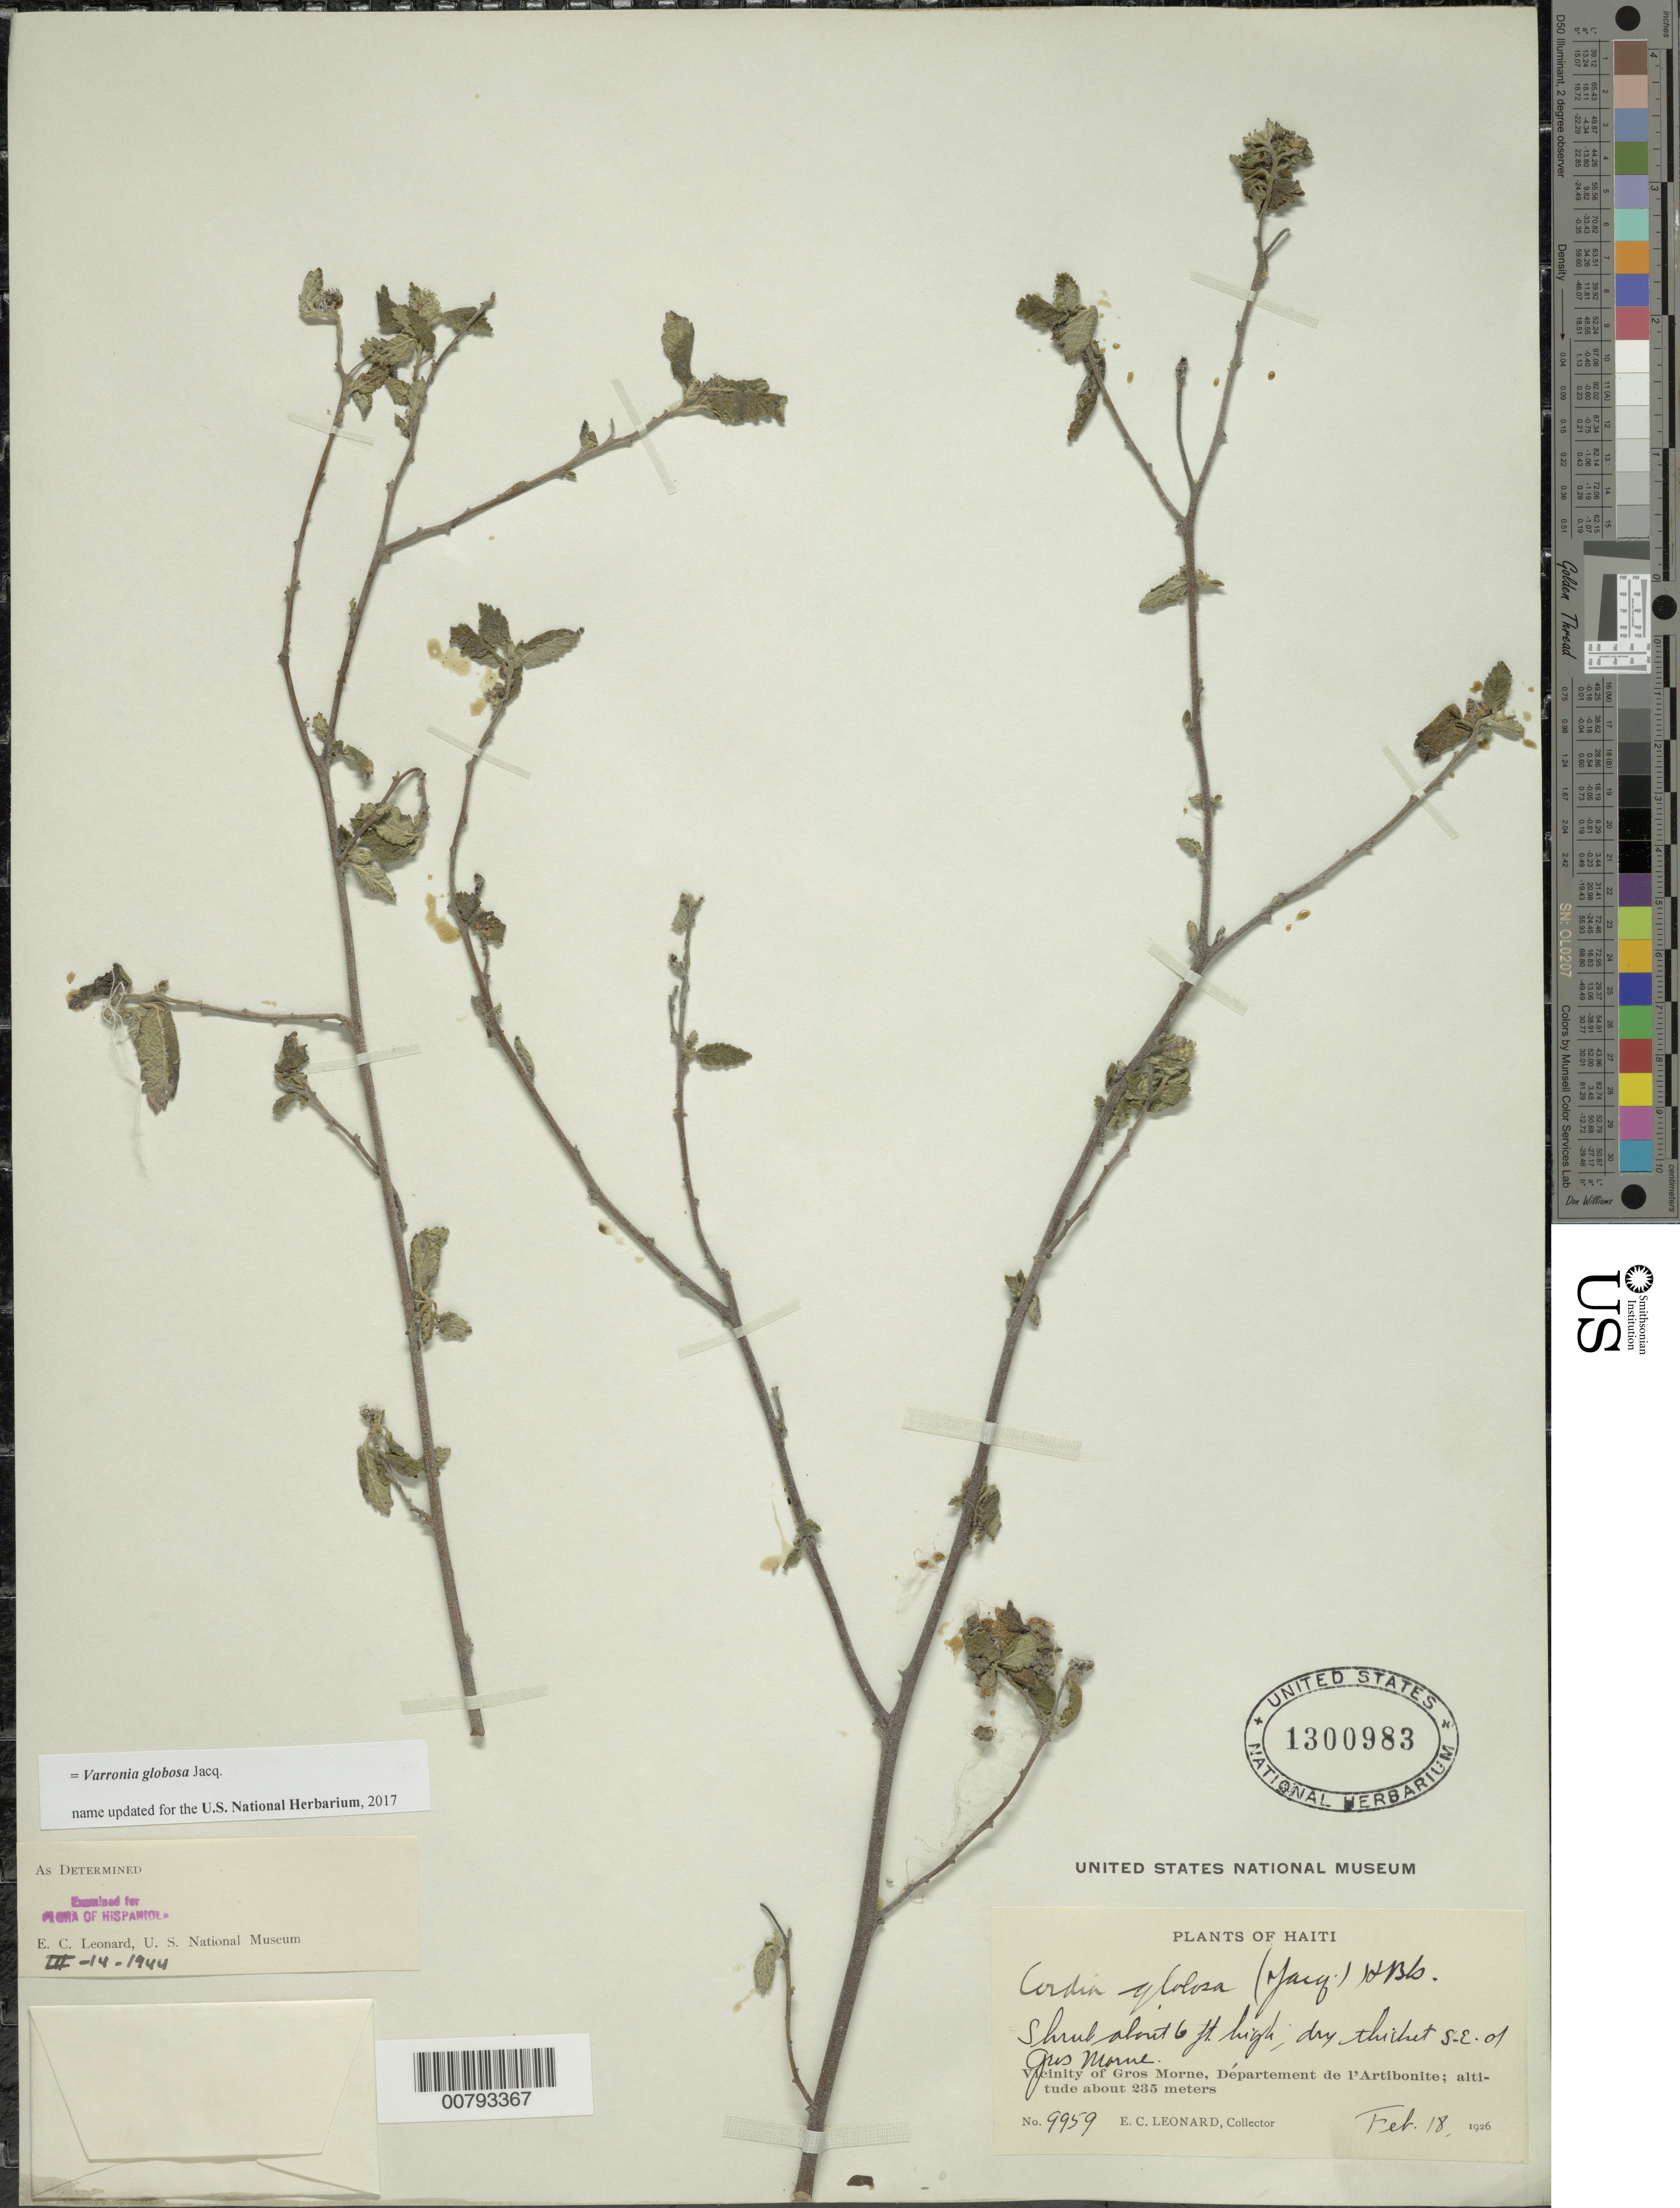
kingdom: Plantae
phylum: Tracheophyta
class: Magnoliopsida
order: Boraginales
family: Cordiaceae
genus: Varronia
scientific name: Varronia globosa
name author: Jacq.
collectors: E. C. Leonard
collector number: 9959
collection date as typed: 18 Feb 1926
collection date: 1926-02-18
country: Haiti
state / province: Artibonite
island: Hispaniola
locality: Vicinity of Gros Morne, S.E. of Gros Morne.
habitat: Dry thicket.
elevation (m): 235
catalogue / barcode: US 1300983